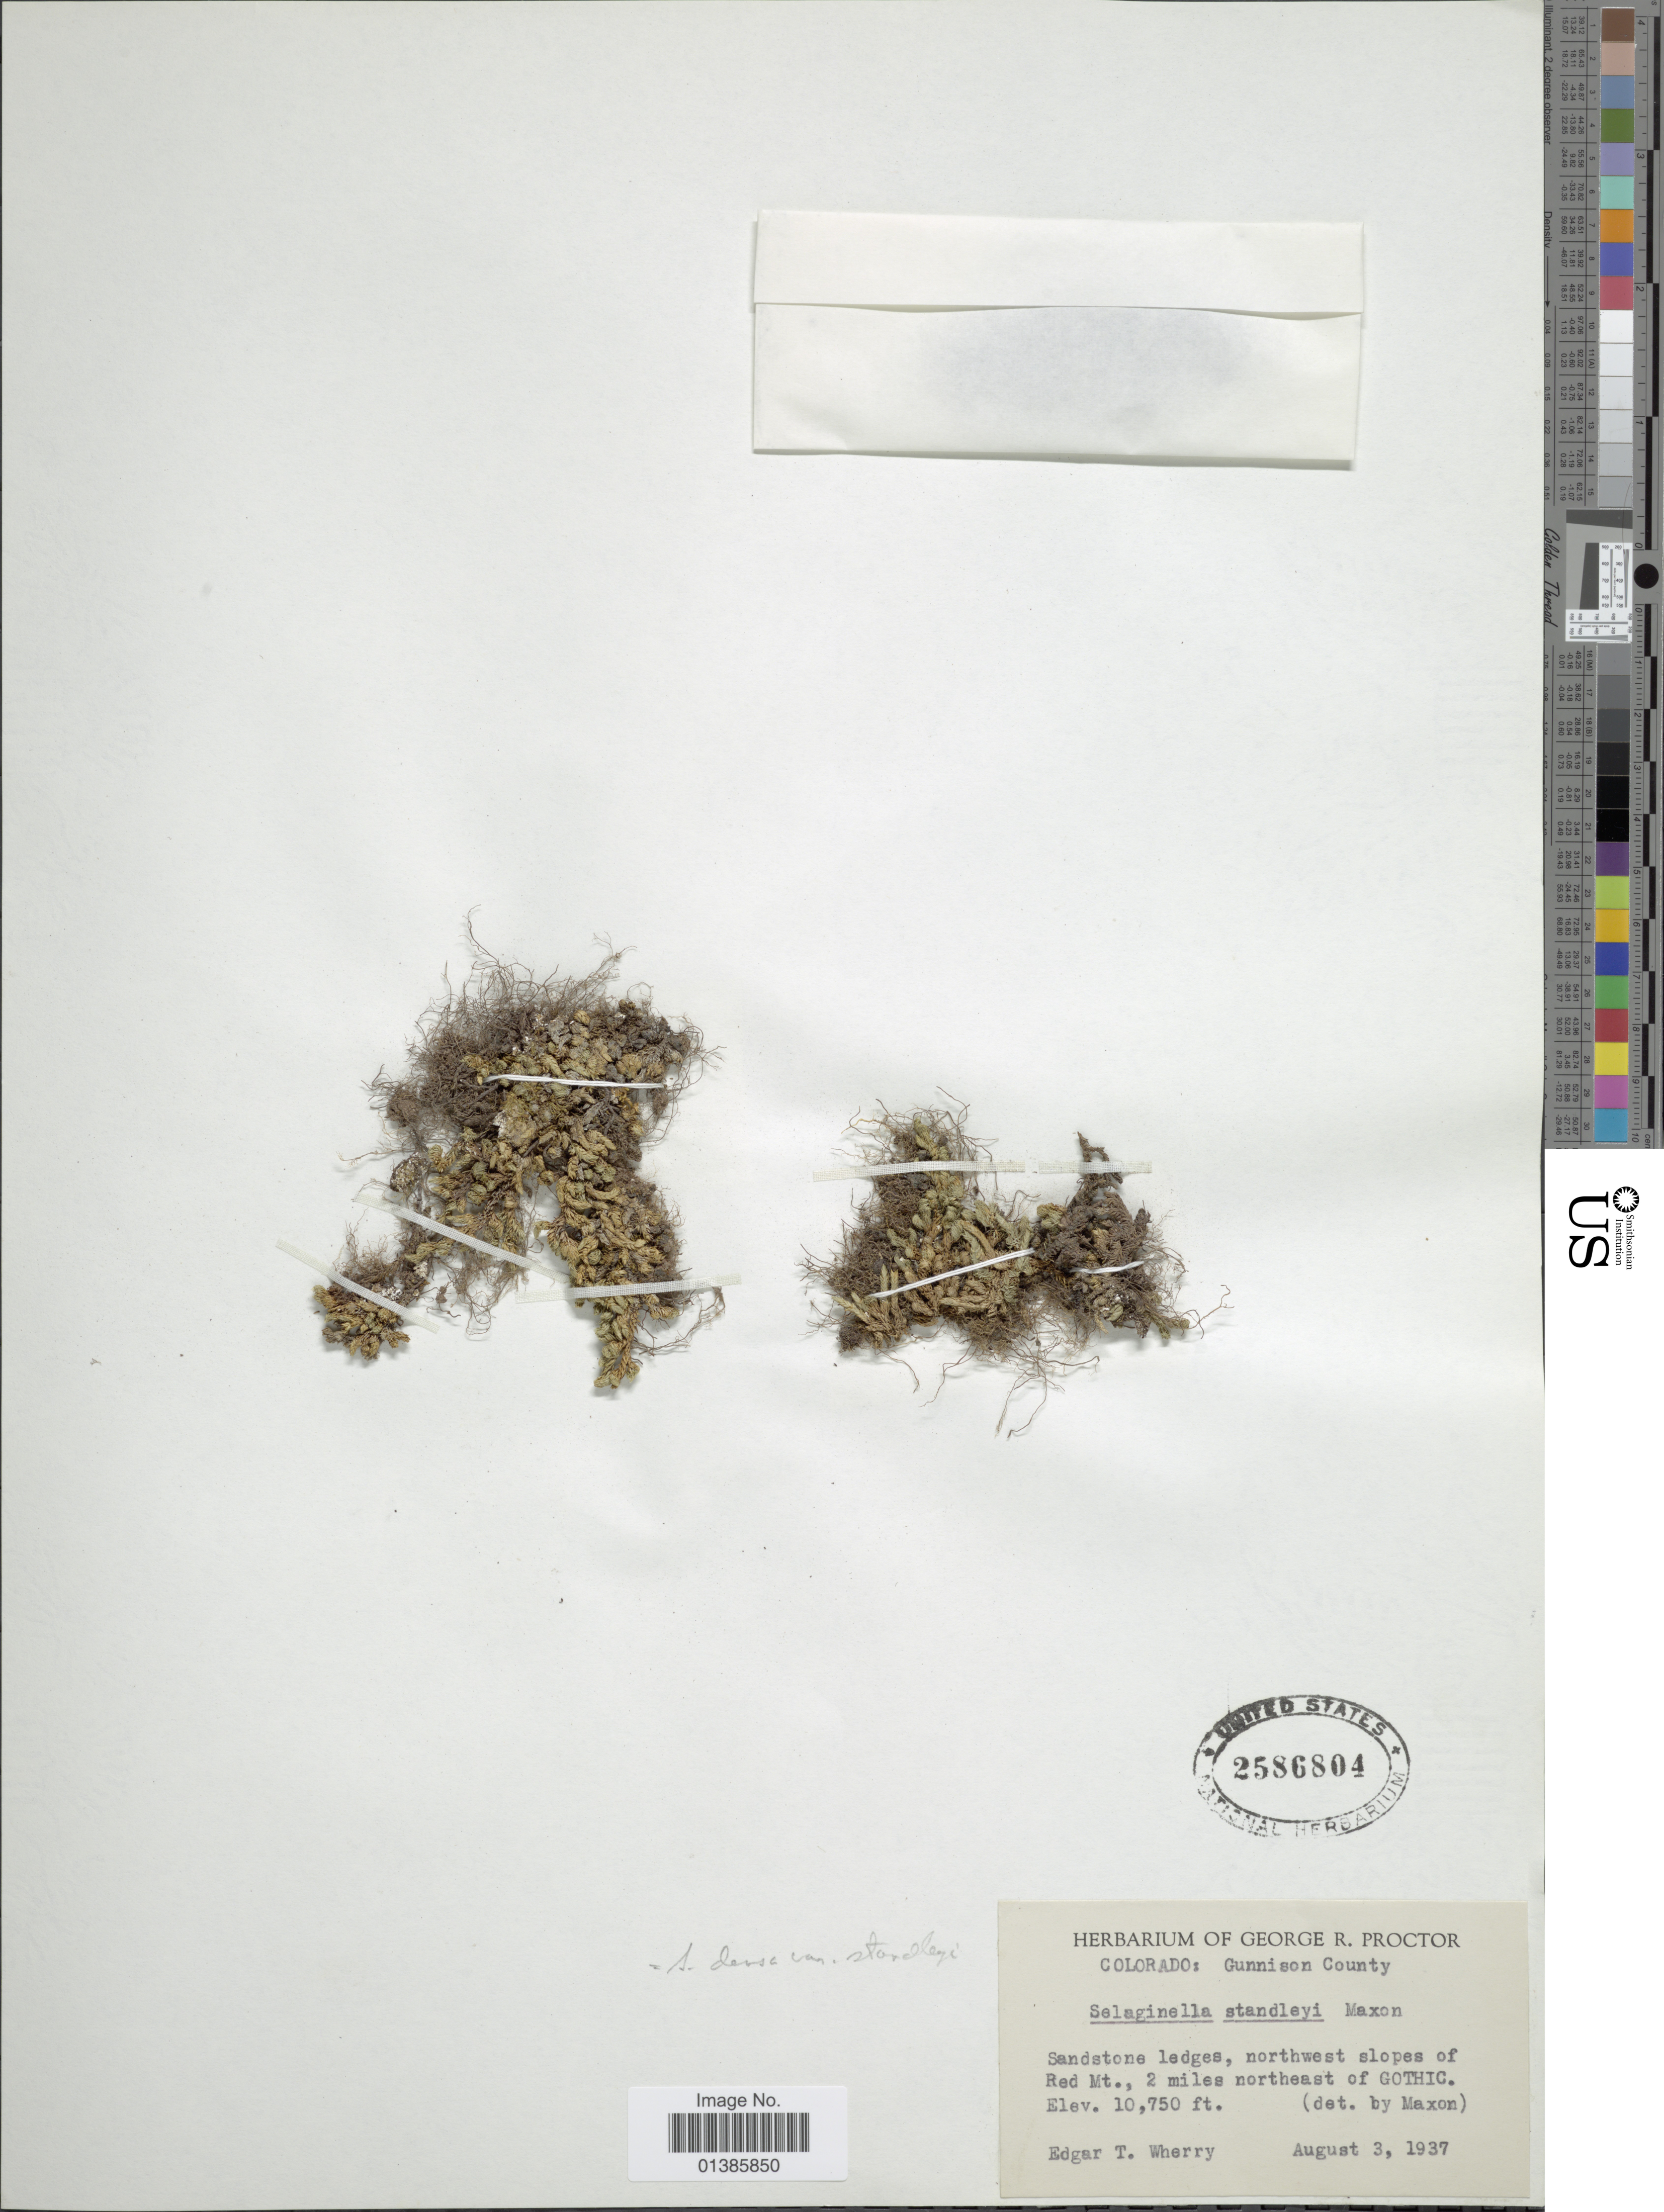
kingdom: Plantae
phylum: Tracheophyta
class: Lycopodiopsida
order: Selaginellales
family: Selaginellaceae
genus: Selaginella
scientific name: Selaginella densa var. standleyi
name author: (Maxon) R.M. Tryon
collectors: E. T. Wherry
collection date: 1937-08-03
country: United States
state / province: Colorado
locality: Gunnison County. Sandstone ledges, northwest slopes of Red Mt., 2 miles northeast of Gothic.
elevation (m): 3277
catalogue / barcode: US 2586804